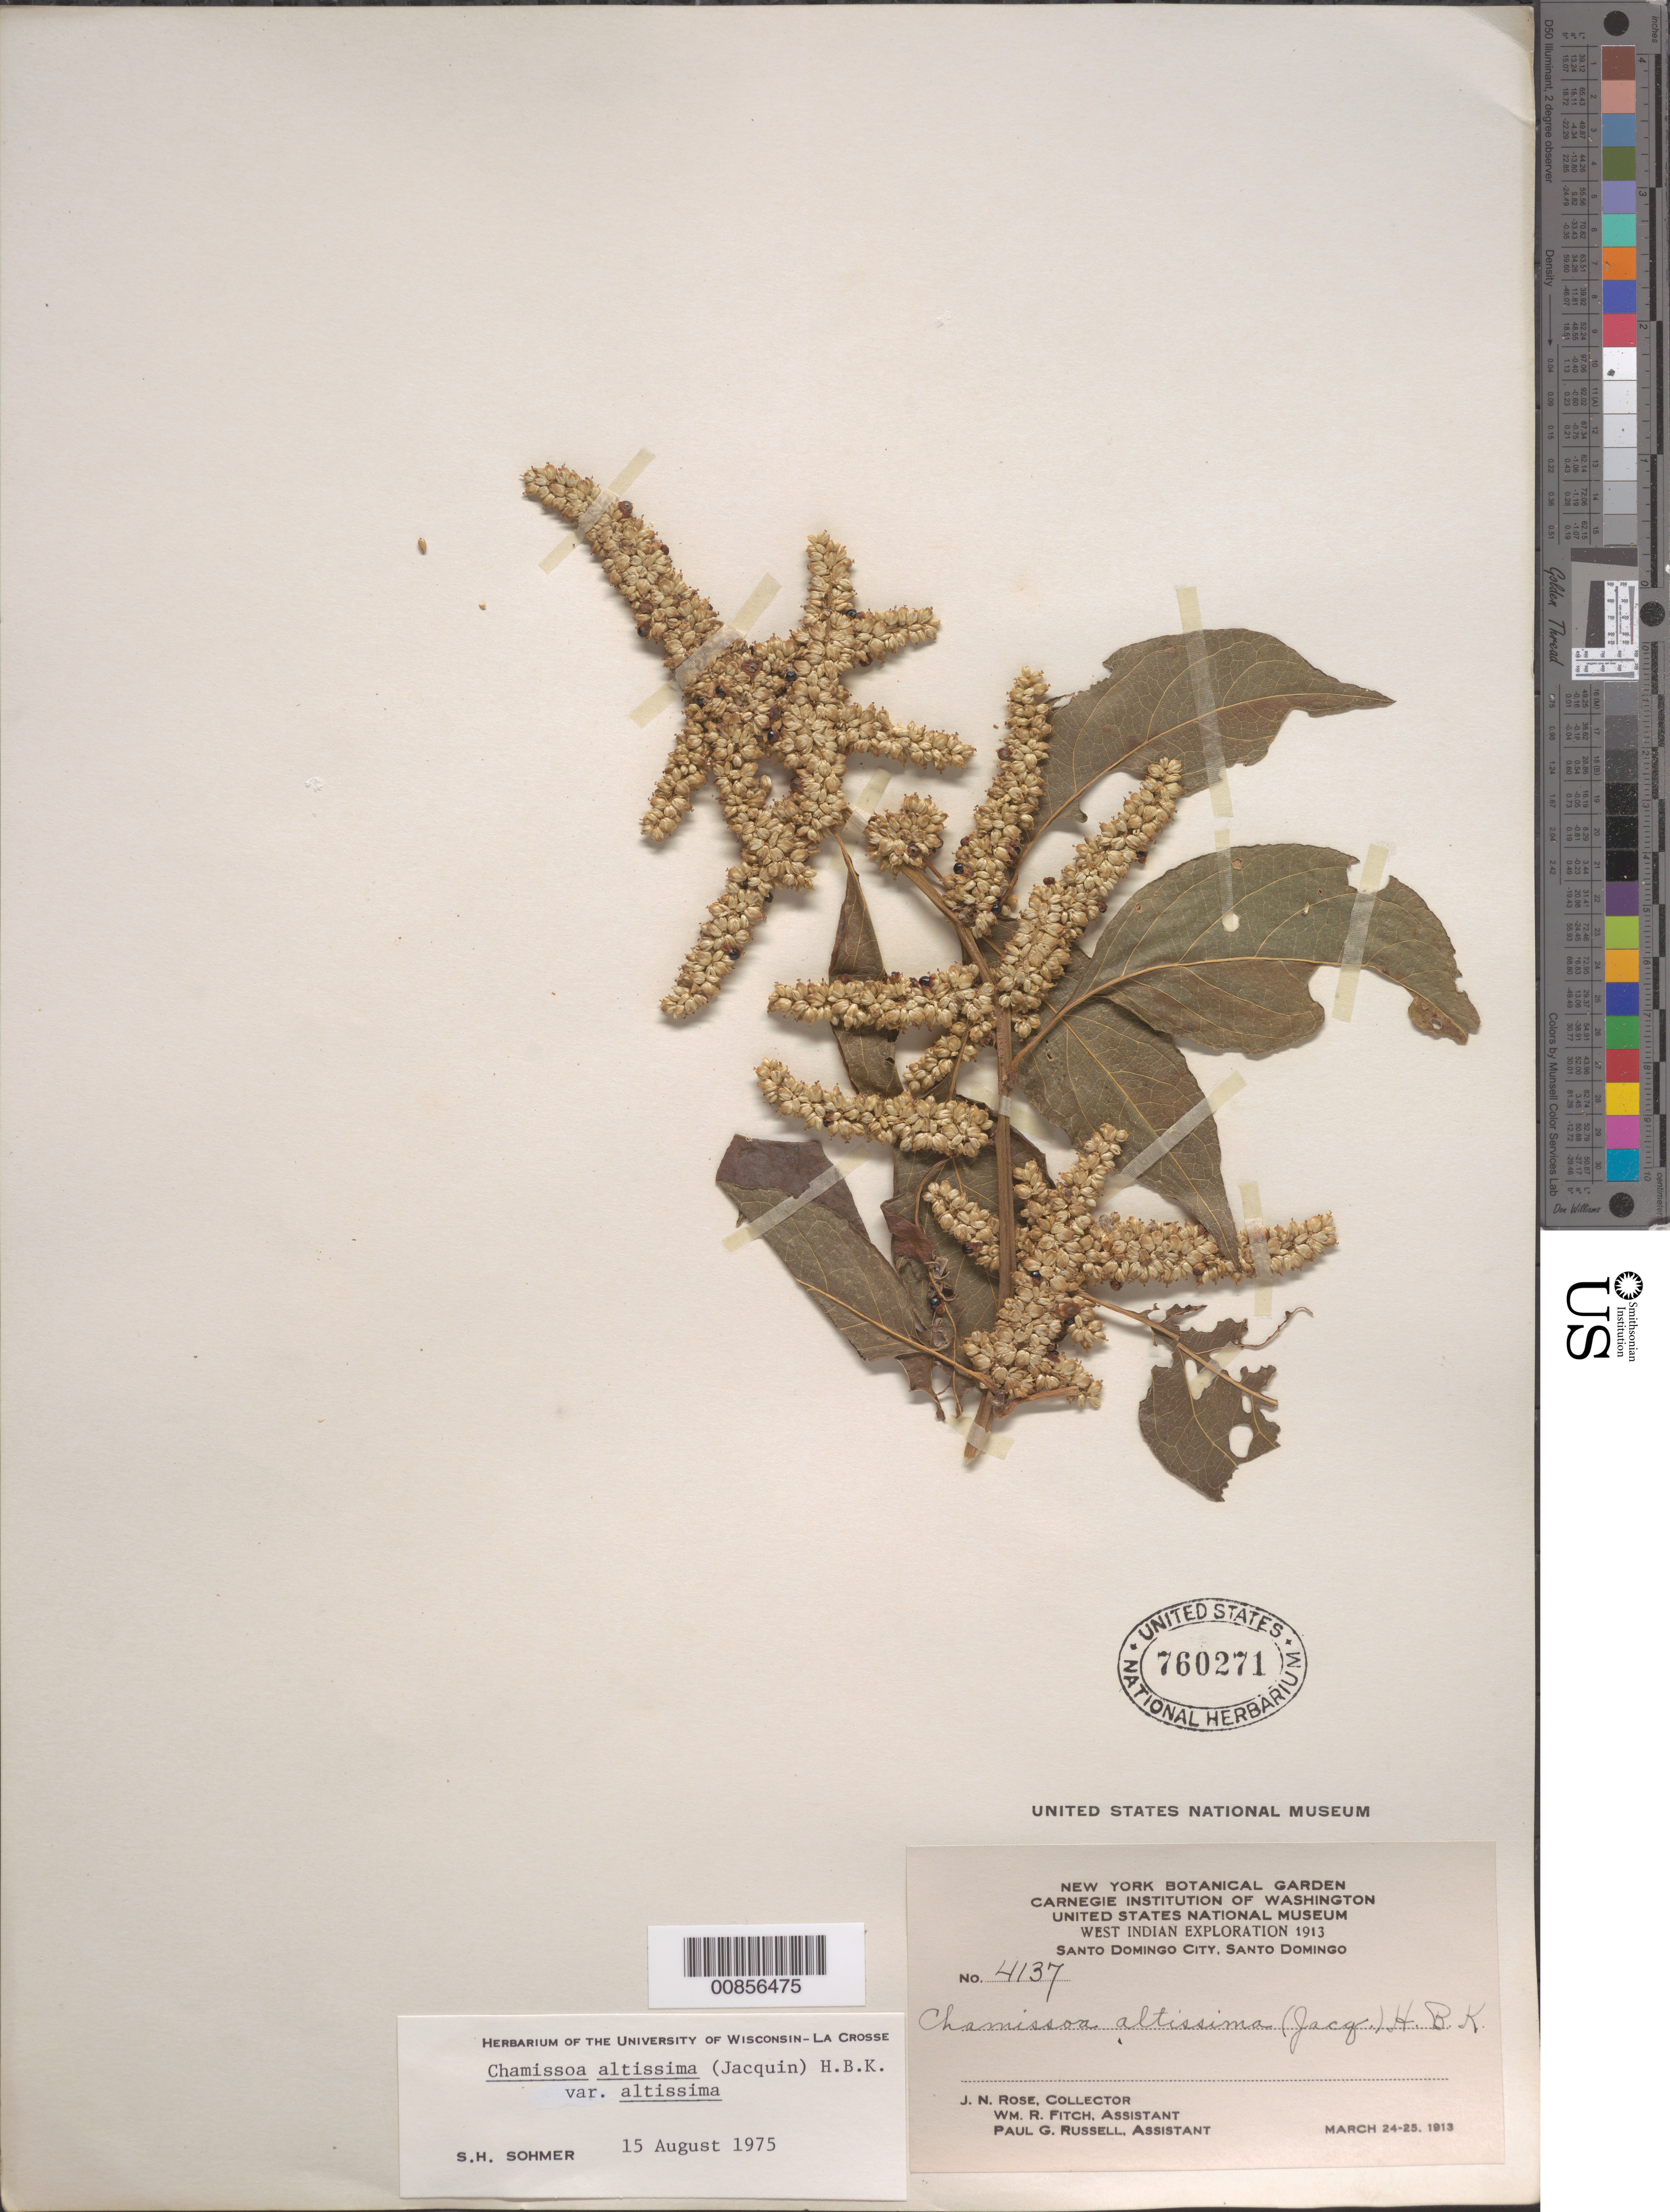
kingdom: Plantae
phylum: Tracheophyta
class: Magnoliopsida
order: Caryophyllales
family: Amaranthaceae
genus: Chamissoa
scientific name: Chamissoa altissima var. altissima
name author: (Jacq.) Kunth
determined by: Sohmer, S. H.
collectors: J. N. Rose, W. R. Fitch & P. G. Russell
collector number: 4137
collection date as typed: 24 Mar 1913 to 25 Mar 1913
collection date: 1913-03-24/1913-03-25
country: Dominican Republic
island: Hispaniola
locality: Santo Domingo City, Santo Domingo.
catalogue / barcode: US 760271